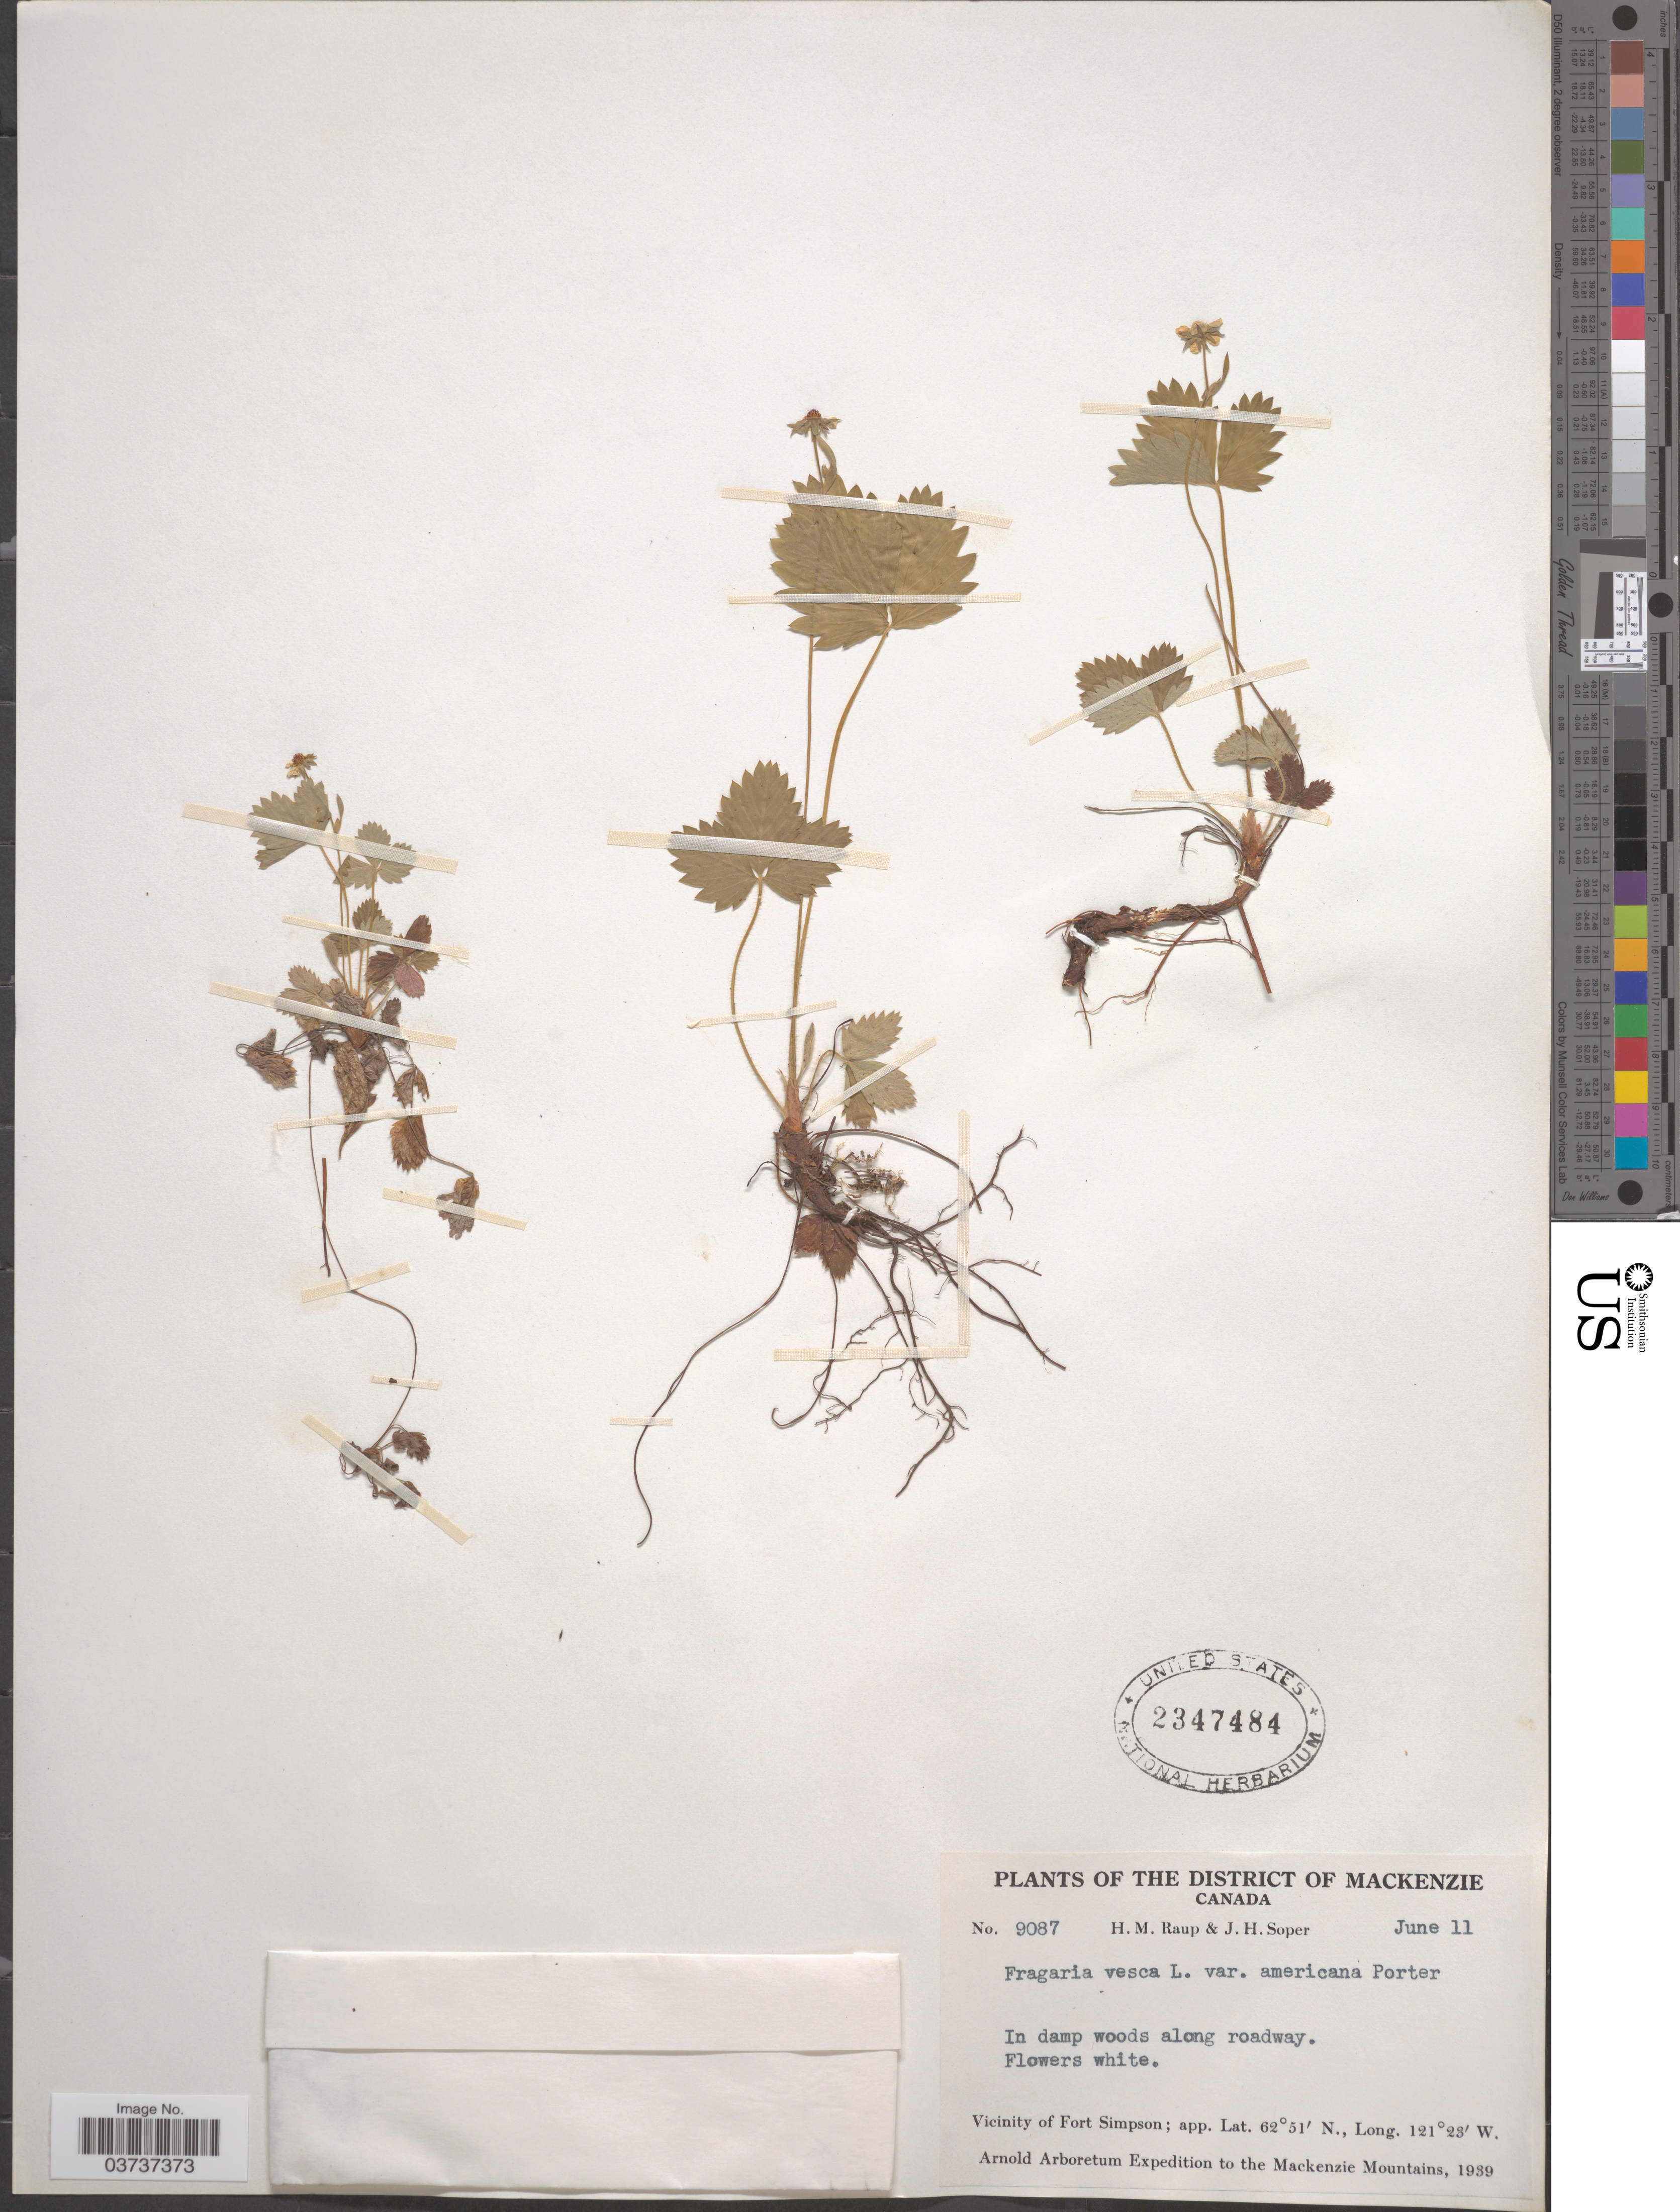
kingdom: Plantae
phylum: Tracheophyta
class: Magnoliopsida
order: Rosales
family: Rosaceae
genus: Fragaria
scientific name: Fragaria vesca subsp. americana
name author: (Porter) Staudt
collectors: H. Raup & J. H. Soper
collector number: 9087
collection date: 1939-06-11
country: Canada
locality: District of Mackenzie. Vicinity of Fort Simpson. Mackenzie Mountains.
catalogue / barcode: US 2347484